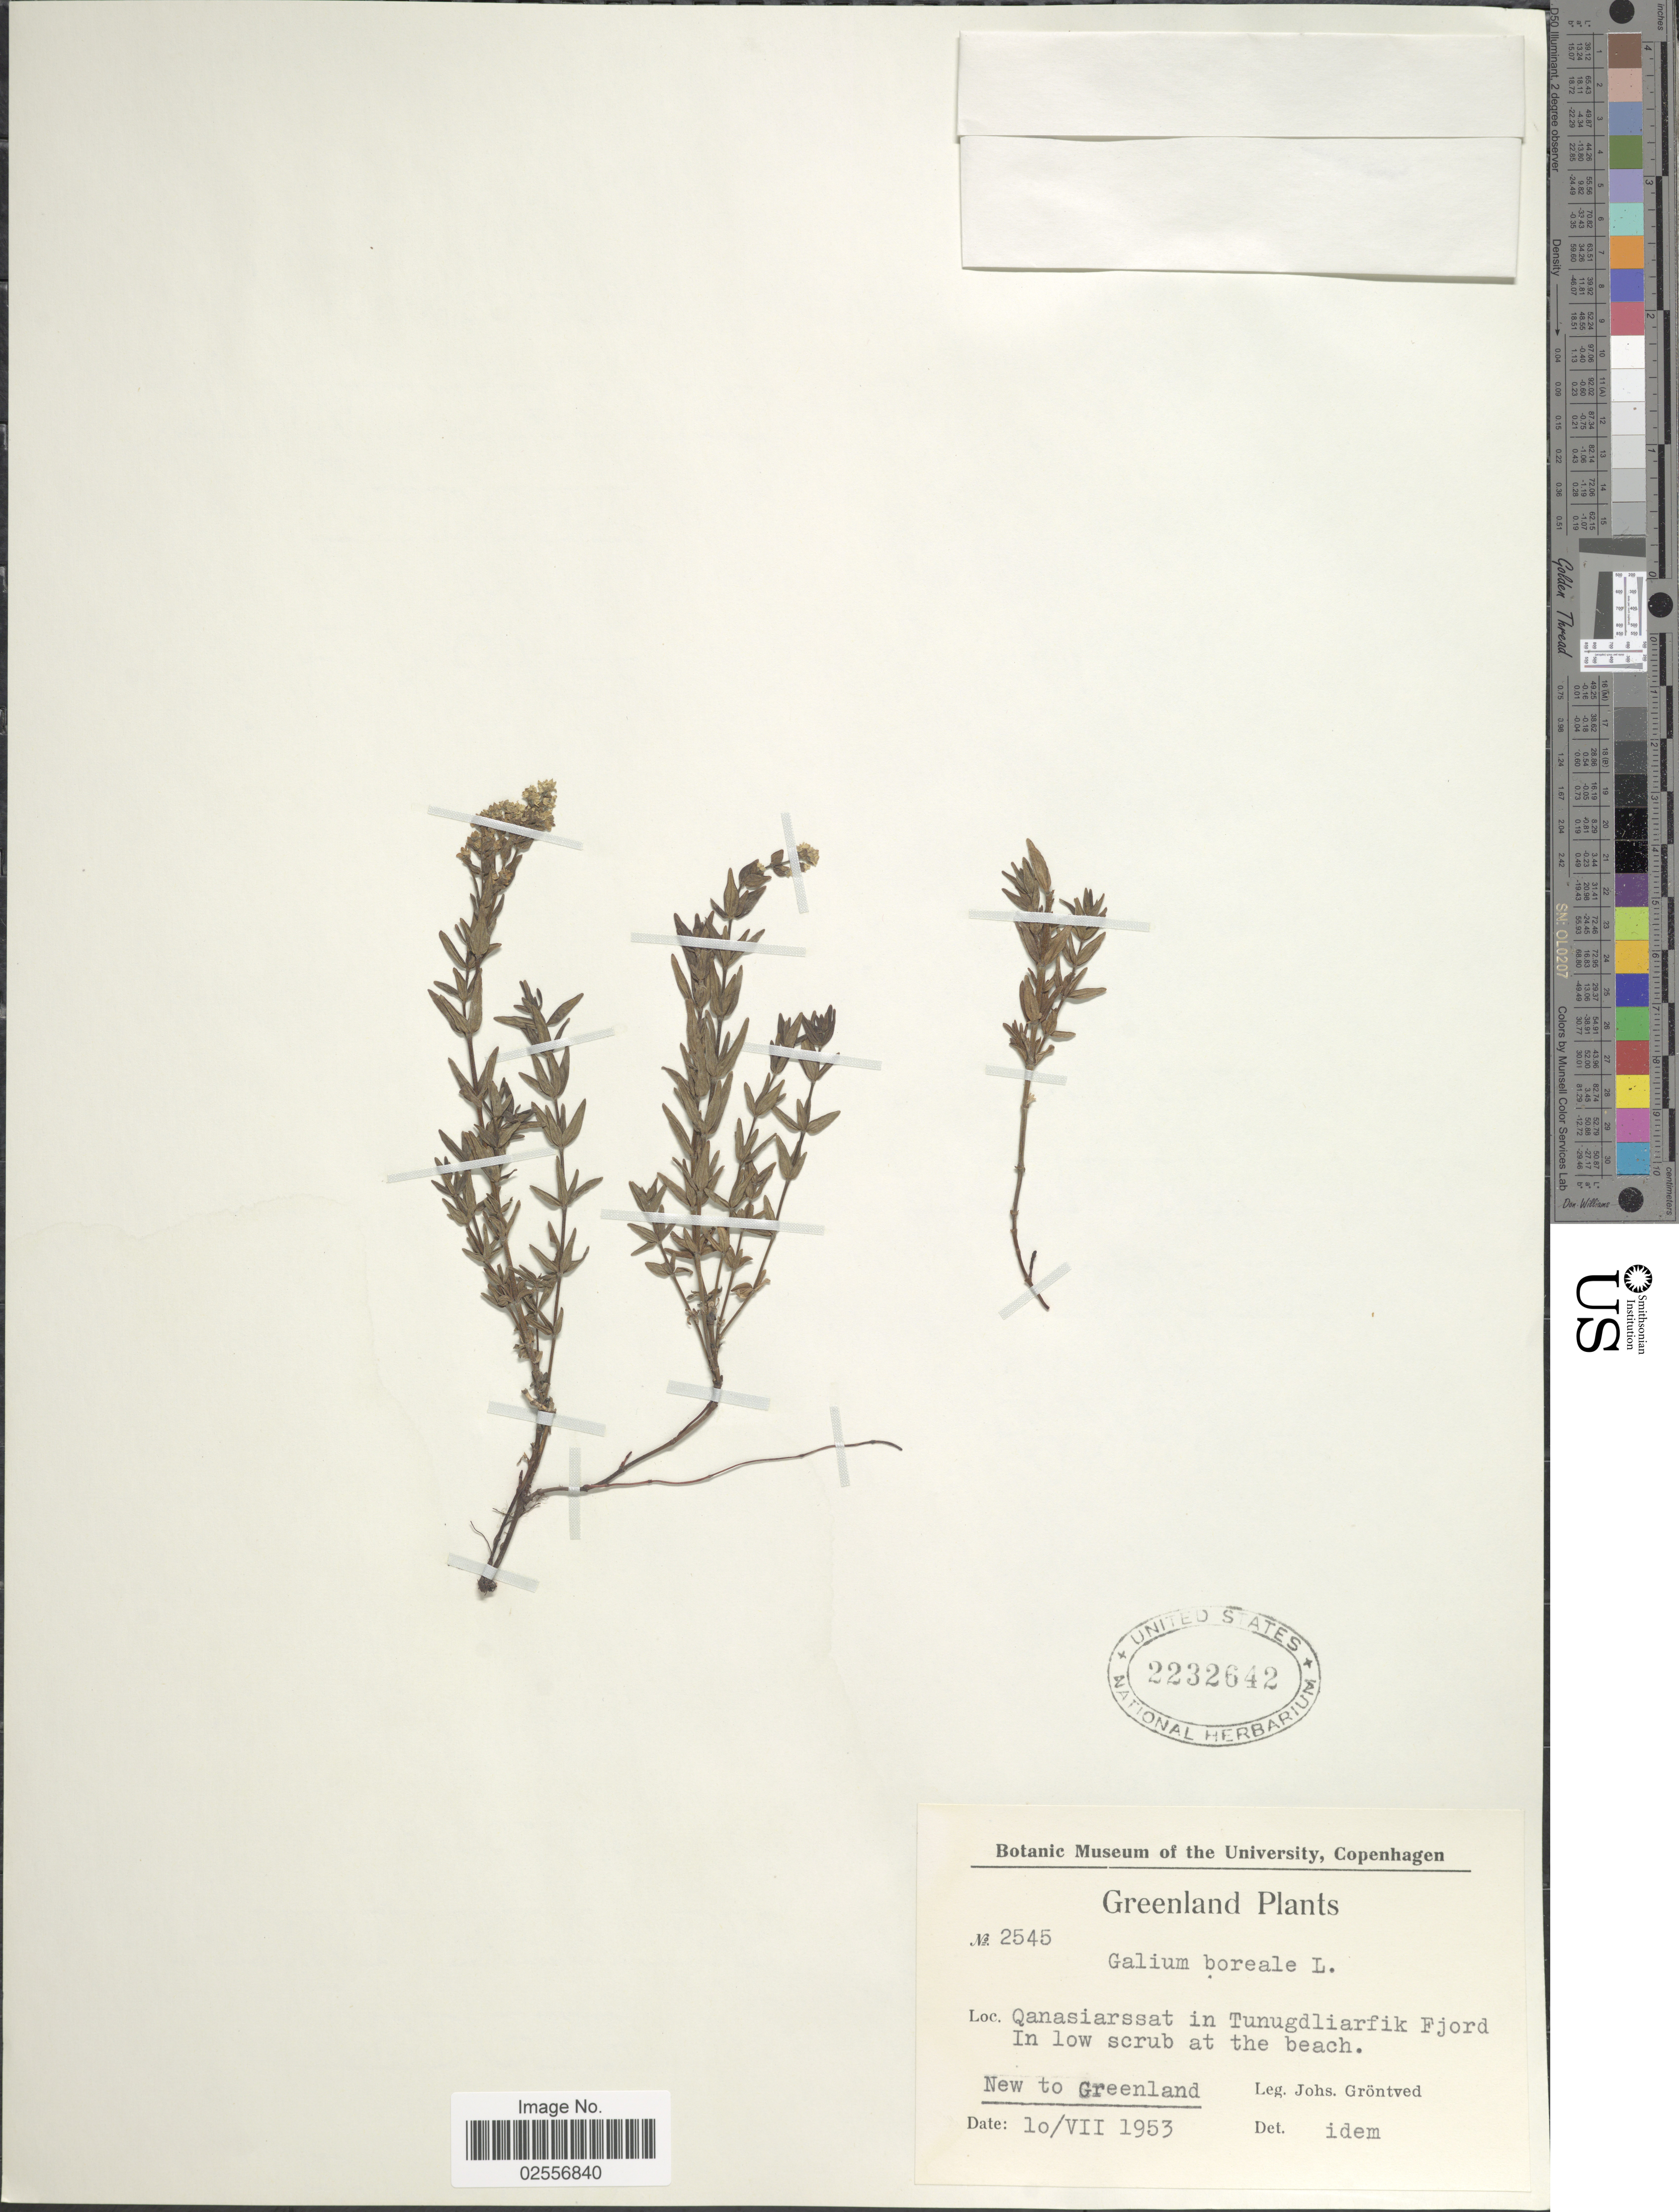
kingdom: Plantae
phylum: Tracheophyta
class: Magnoliopsida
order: Gentianales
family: Rubiaceae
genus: Galium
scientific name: Galium boreale L.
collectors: J. Gröntved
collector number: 2545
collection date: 1953-07-10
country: Greenland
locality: Qanasiarssat in Tunugdliarfik Fjord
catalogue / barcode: US 2232642